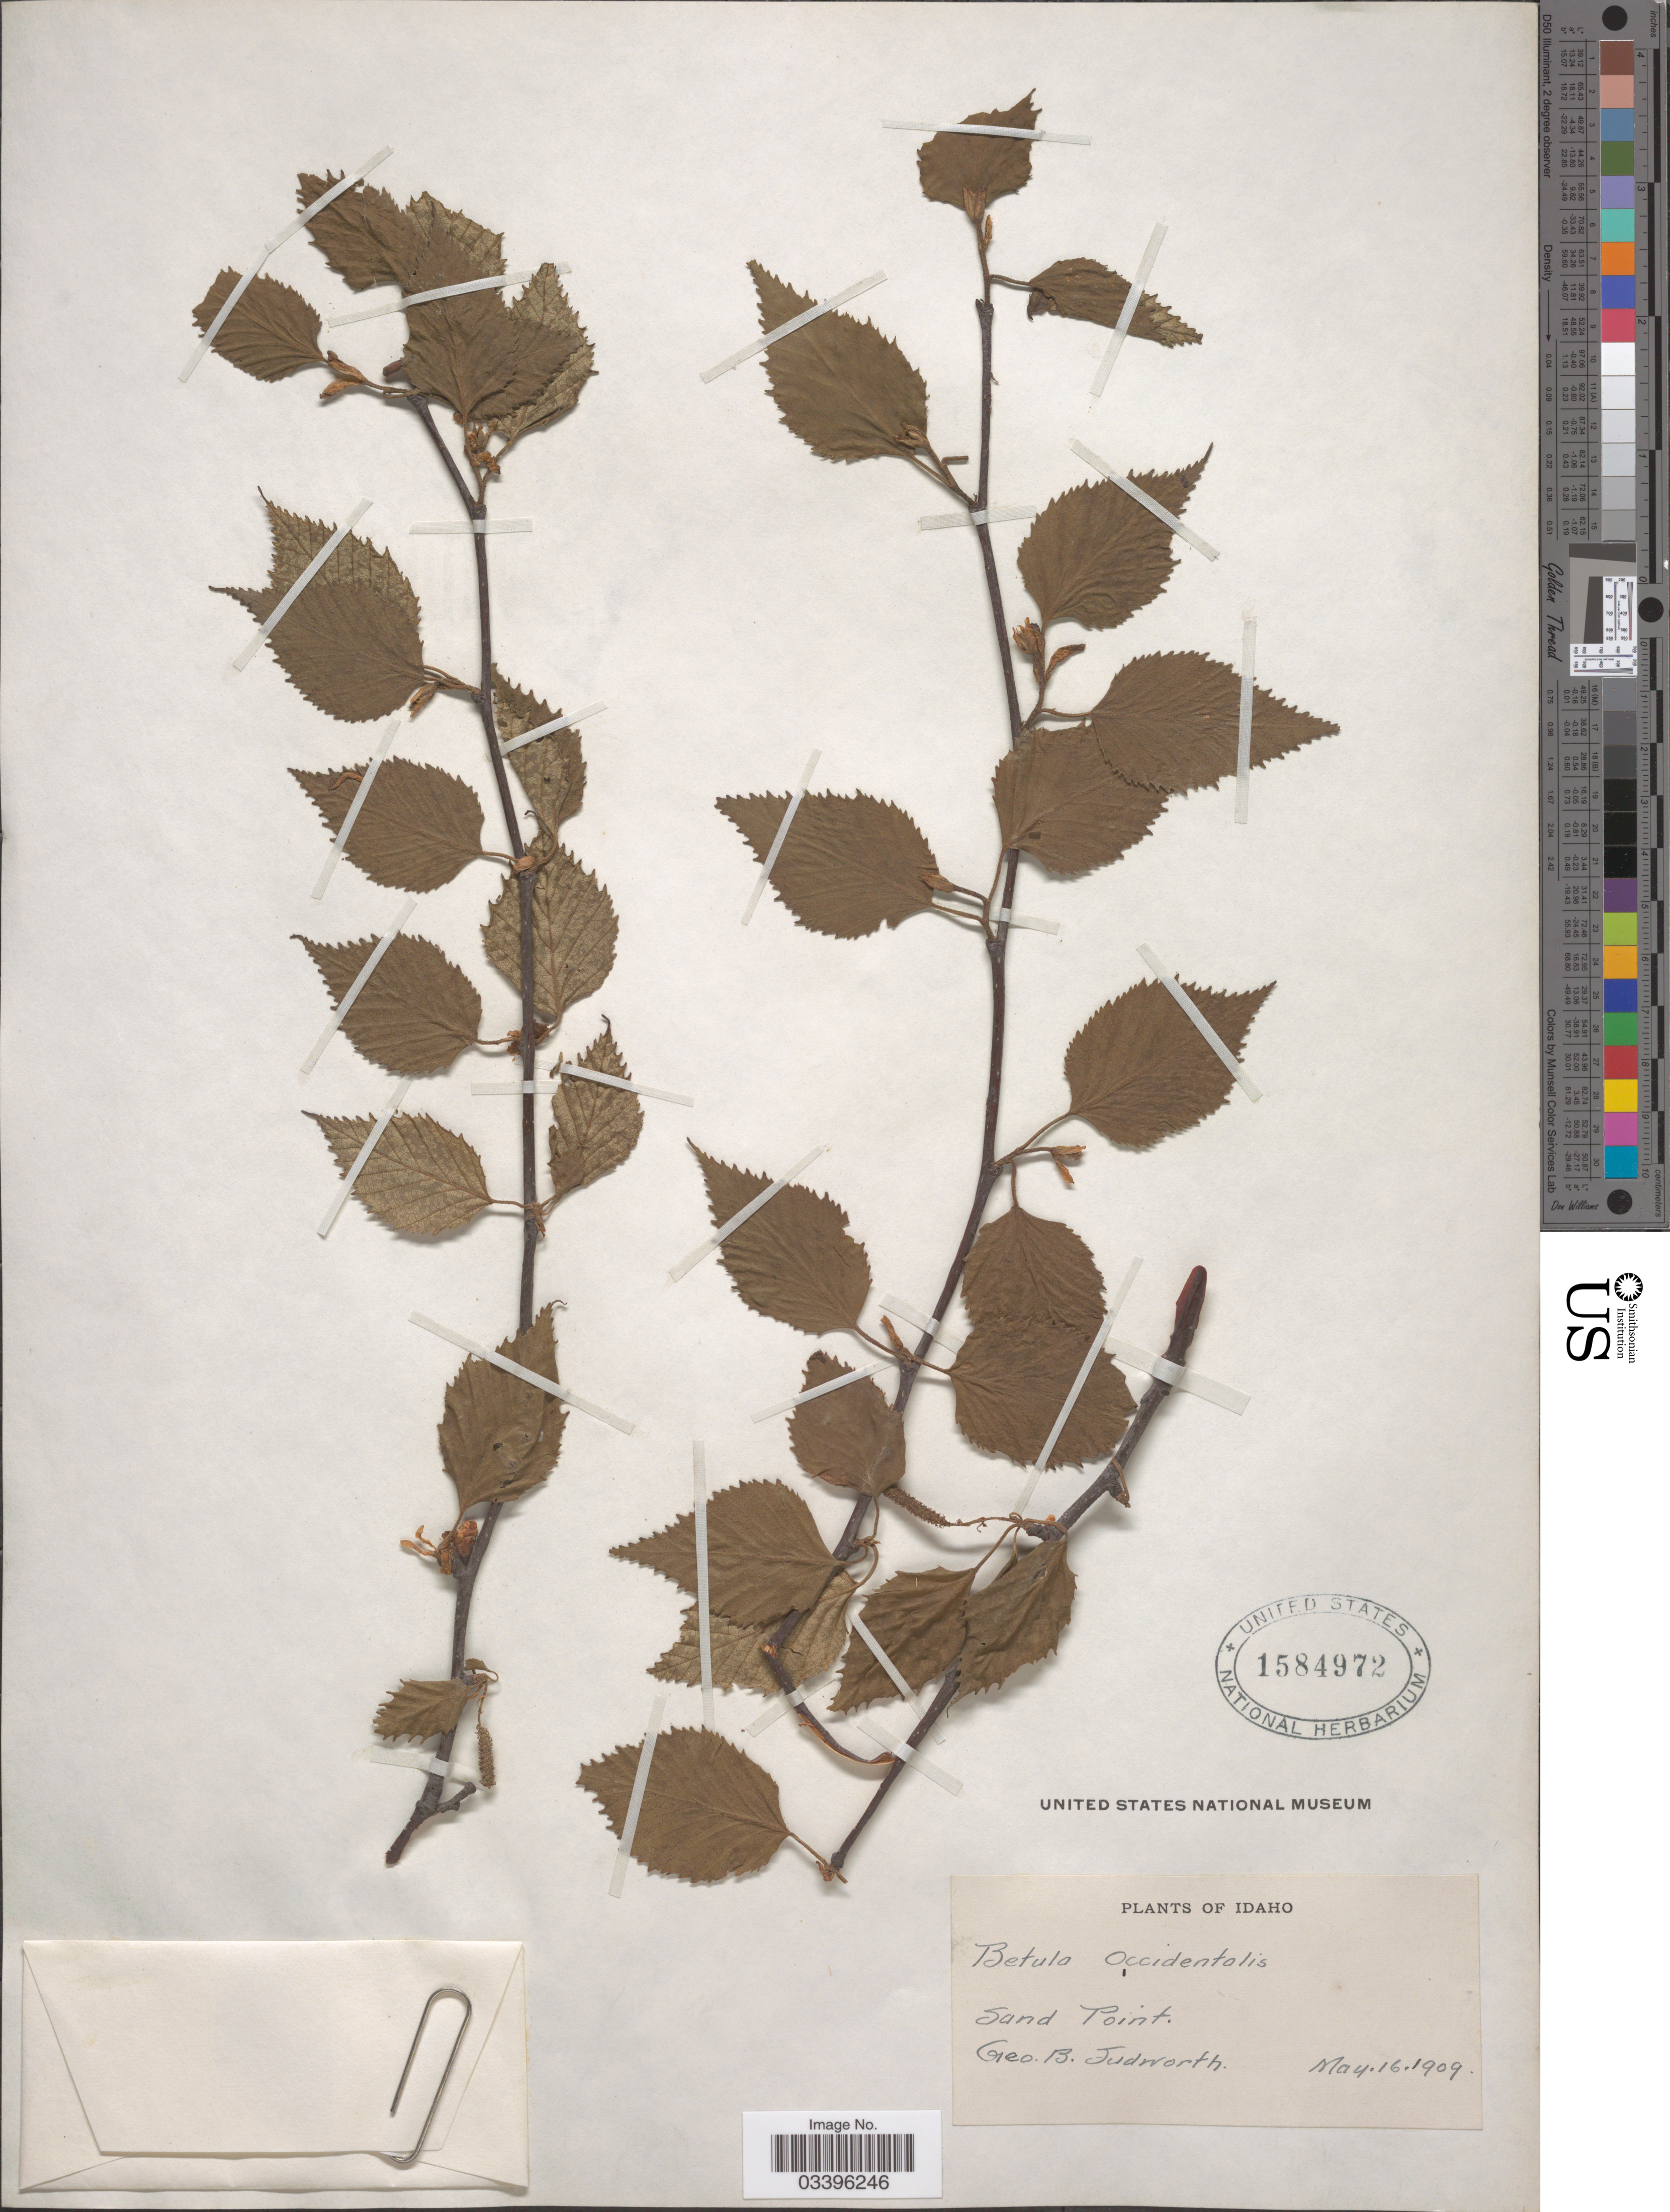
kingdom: Plantae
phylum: Tracheophyta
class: Magnoliopsida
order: Fagales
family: Betulaceae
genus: Betula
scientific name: Betula occidentalis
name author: Hook.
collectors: G. B. Sudworth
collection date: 1909-05-16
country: United States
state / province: Idaho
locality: Sand Point.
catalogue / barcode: US 1584972